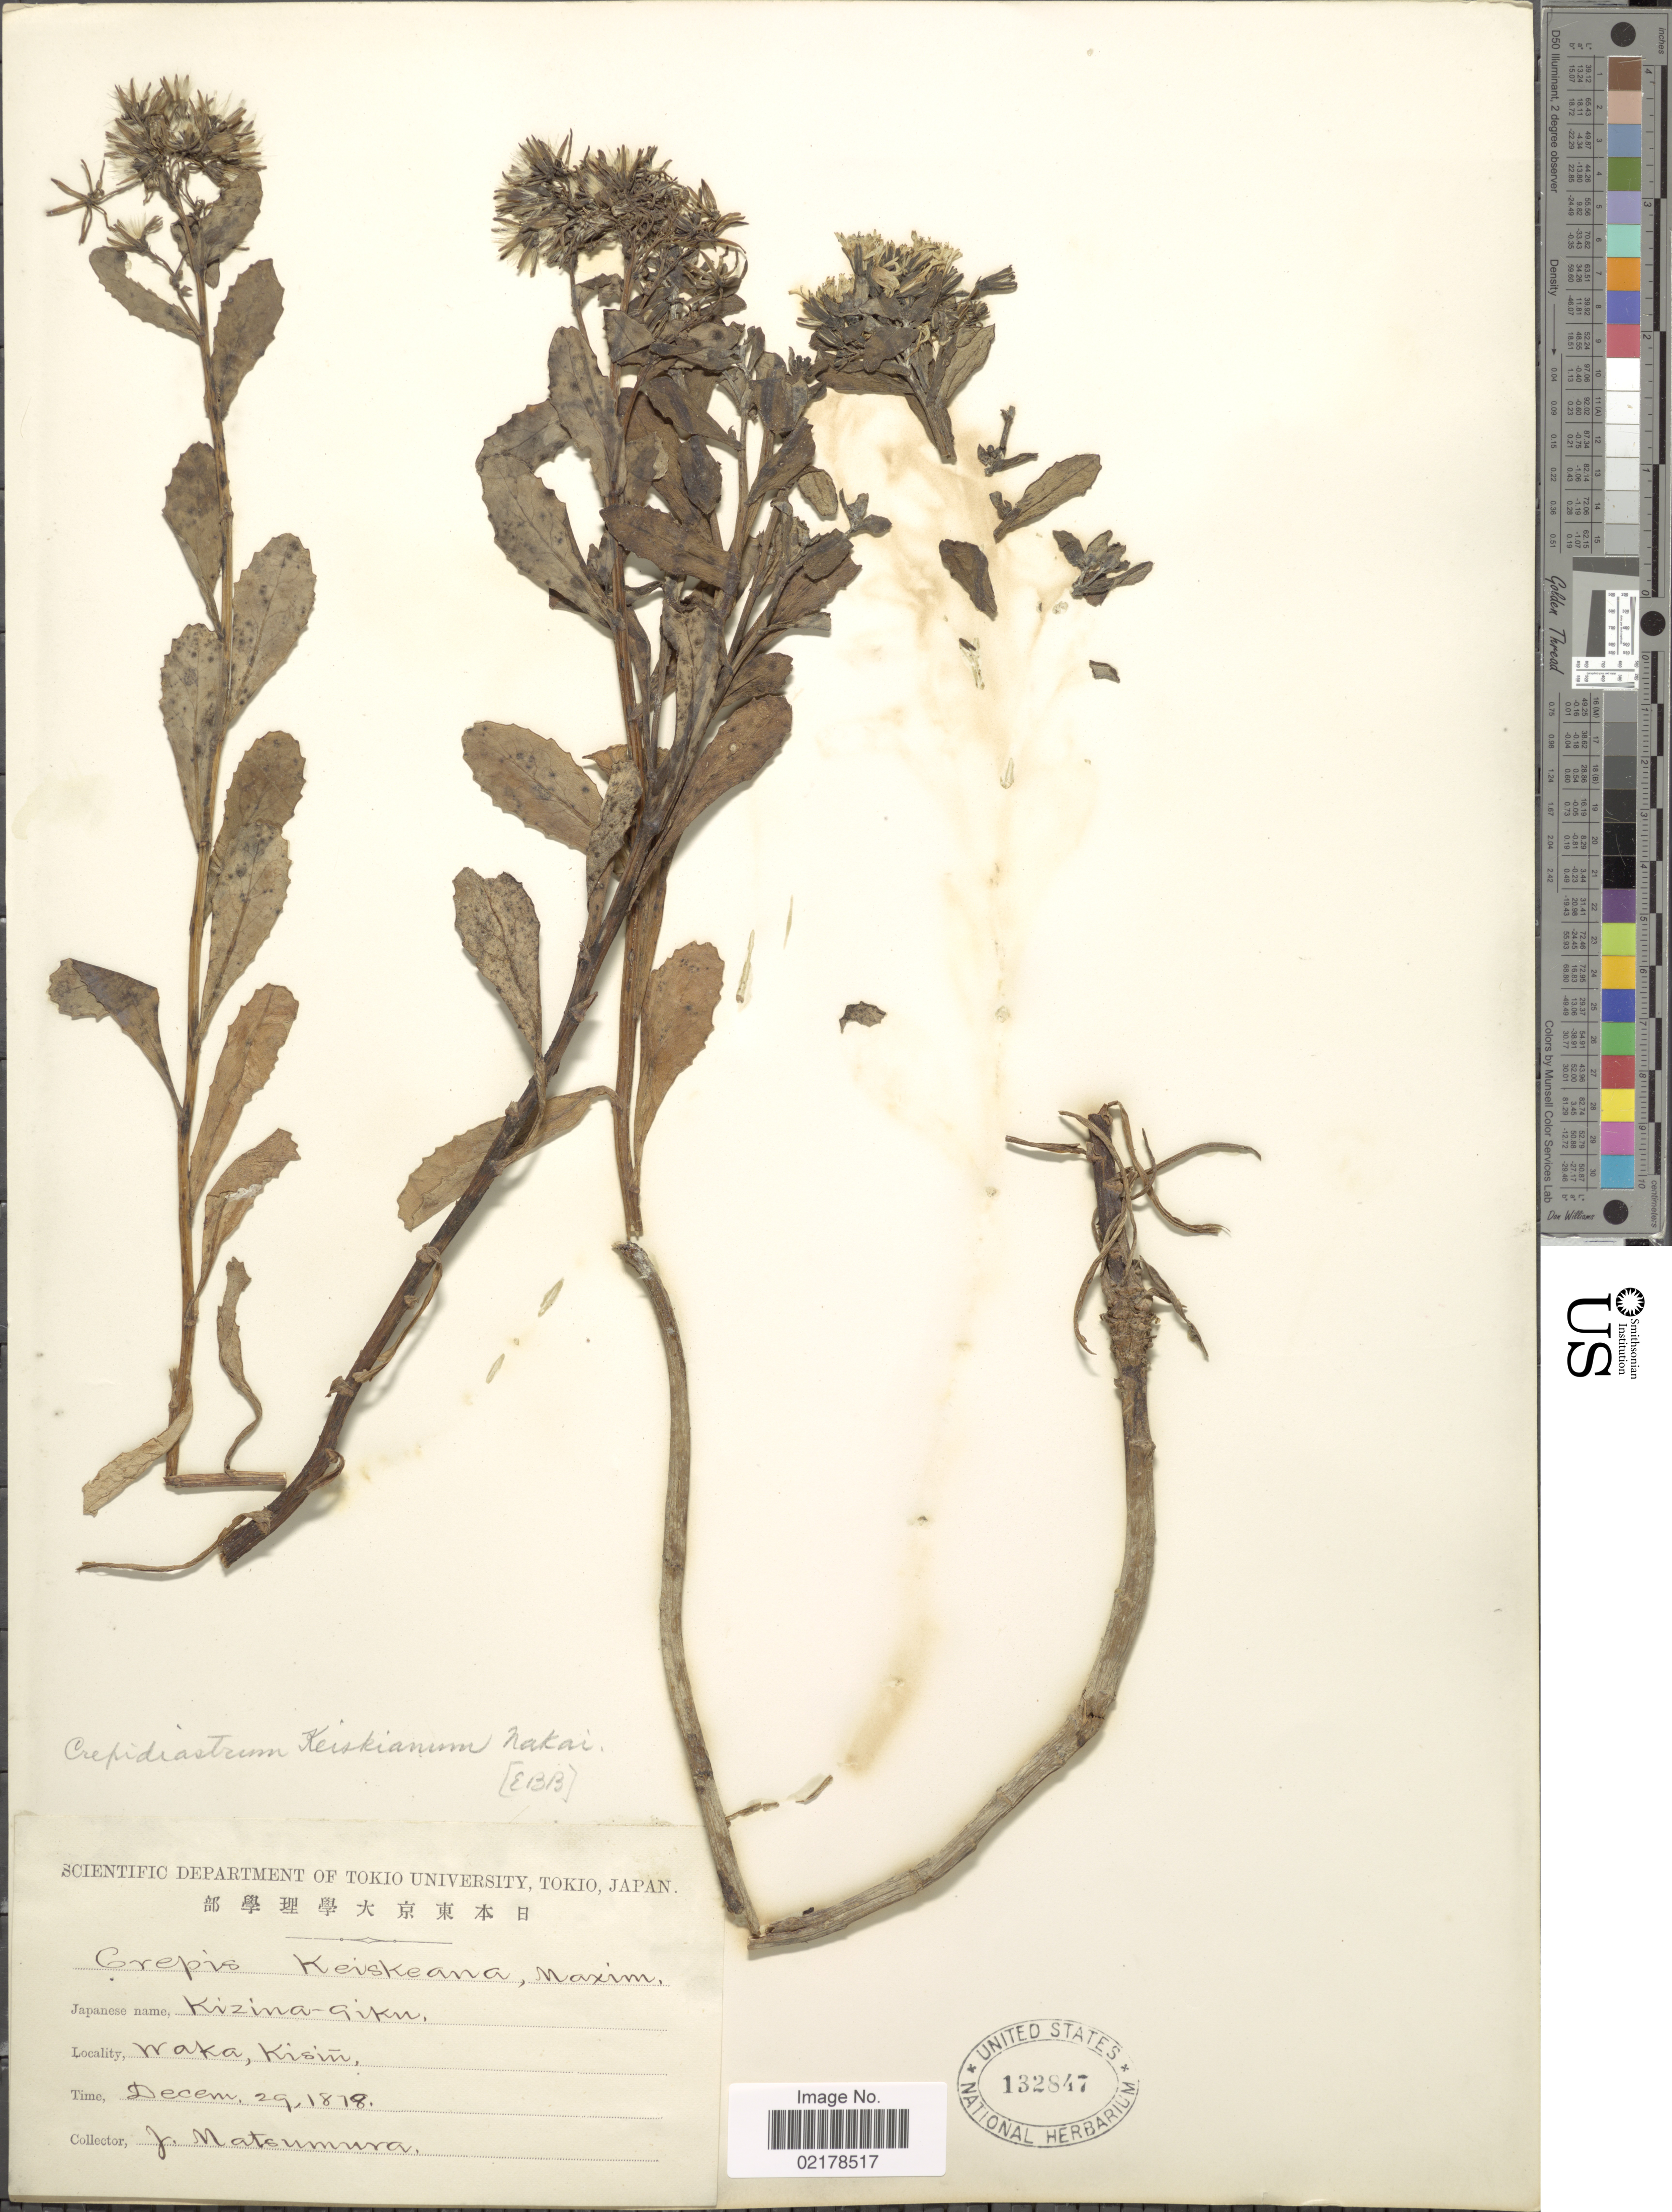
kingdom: Plantae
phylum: Tracheophyta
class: Magnoliopsida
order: Asterales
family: Asteraceae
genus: Crepidiastrum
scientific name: Crepidiastrum keiskeanum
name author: (Maxim.) Nakai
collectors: J. Matsumura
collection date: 1818-12-29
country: Japan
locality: Waka, Kisiu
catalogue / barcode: US 132847